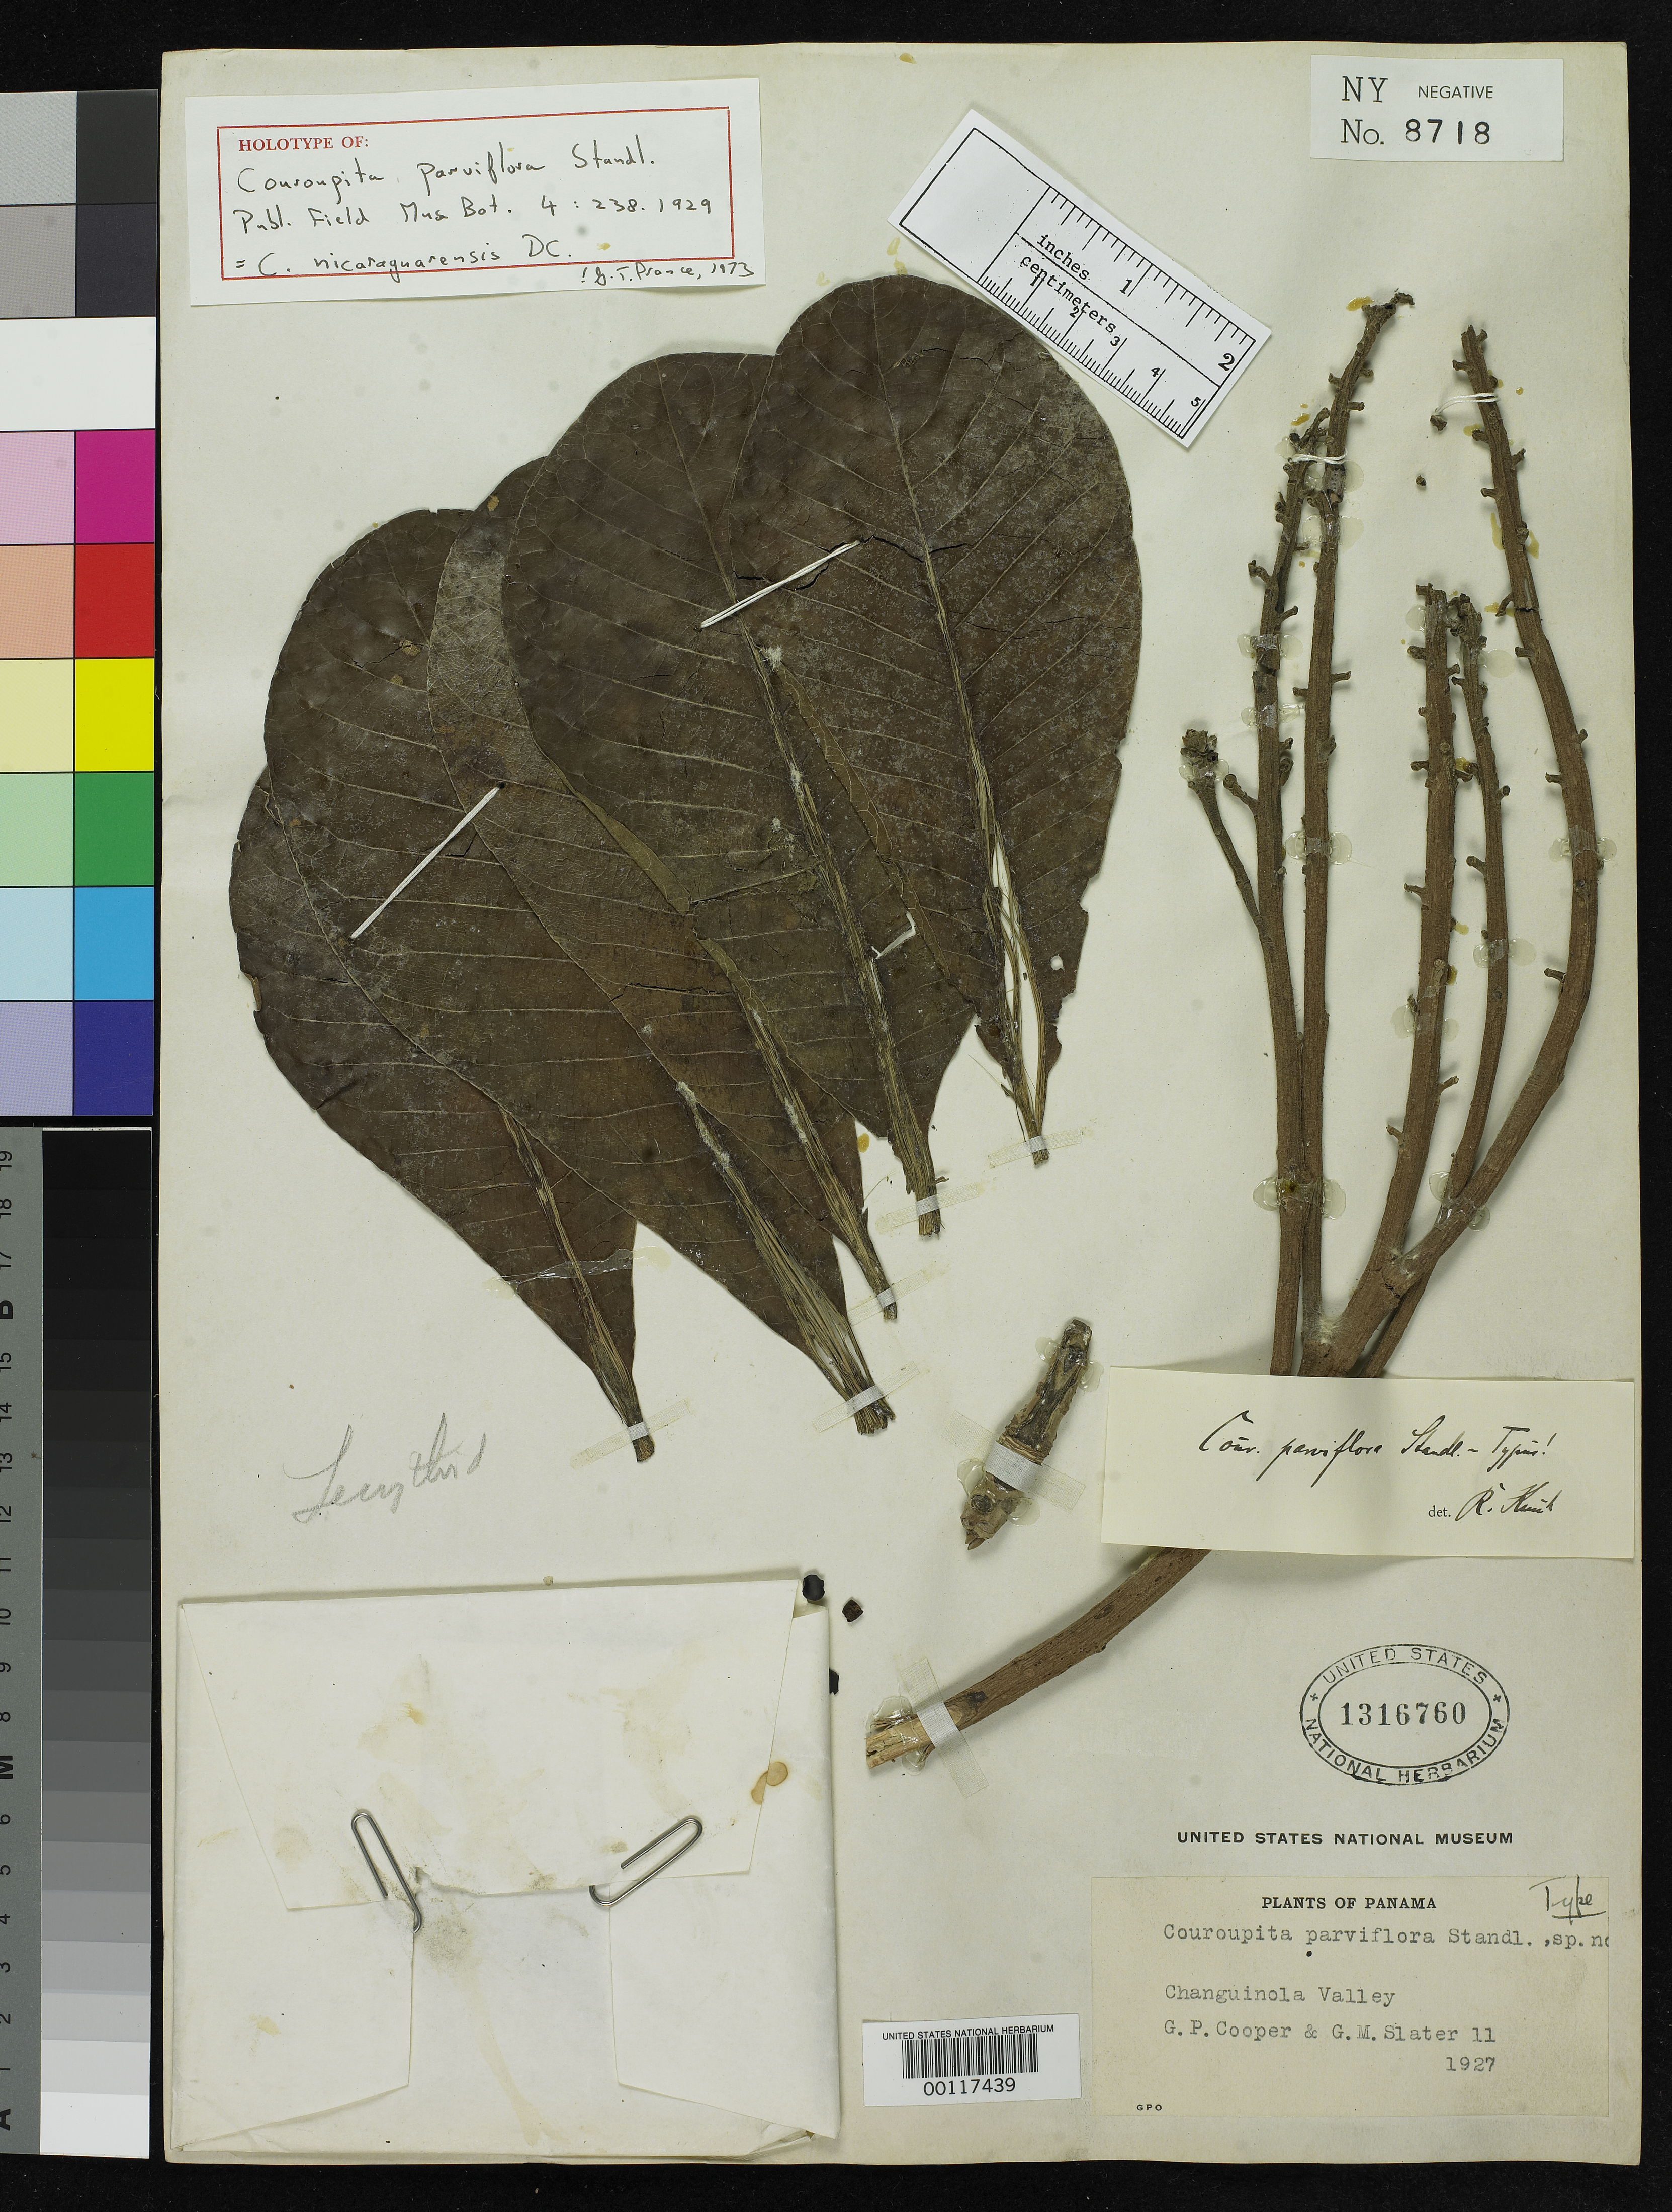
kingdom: Plantae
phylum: Tracheophyta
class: Magnoliopsida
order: Ericales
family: Lecythidaceae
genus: Couroupita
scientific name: Couroupita parviflora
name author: Standl.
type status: Holotype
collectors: G. Cooper & G. Slater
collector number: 11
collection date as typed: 1927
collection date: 1927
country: Panama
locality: Changuinola Valley.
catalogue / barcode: US 1316760